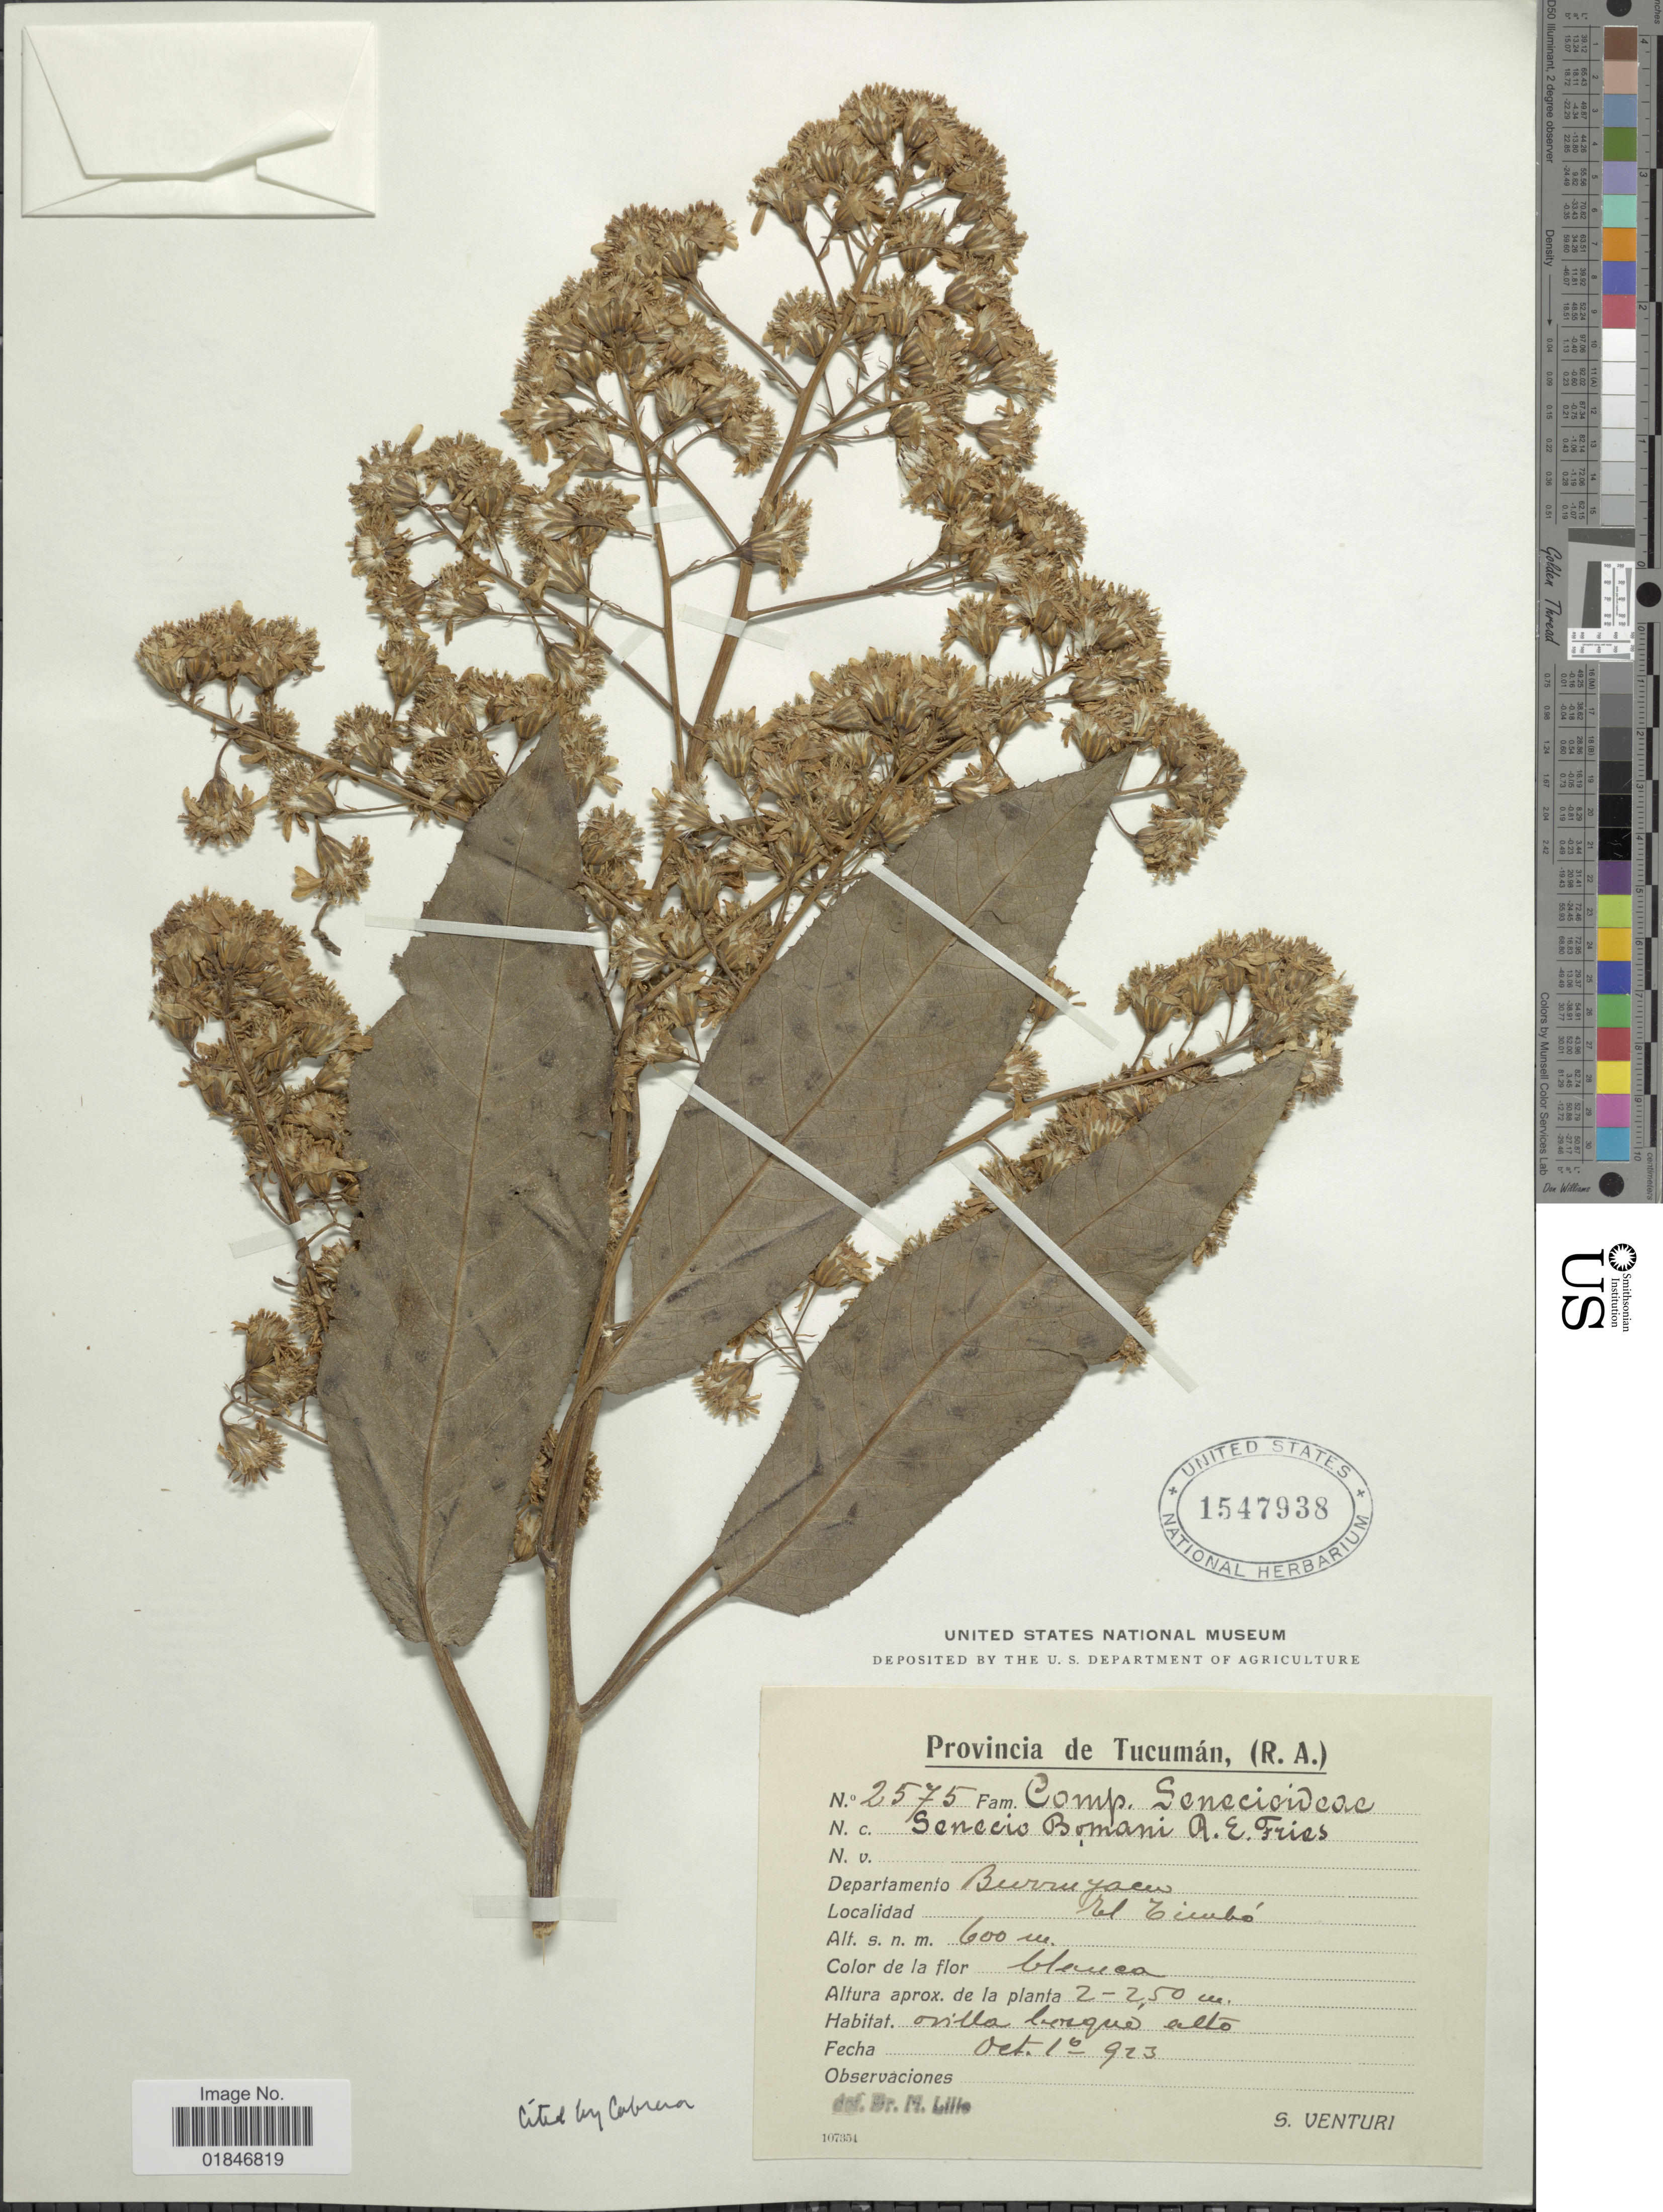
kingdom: Plantae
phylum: Tracheophyta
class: Magnoliopsida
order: Asterales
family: Asteraceae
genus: Dendrophorbium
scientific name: Dendrophorbium bomanii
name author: (R.E. Fr.) C. Jeffrey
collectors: S. Venturi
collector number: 2575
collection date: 1923-10-01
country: Argentina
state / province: Tucumán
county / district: Burruyacú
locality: El Timbó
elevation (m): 600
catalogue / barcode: US 1547938